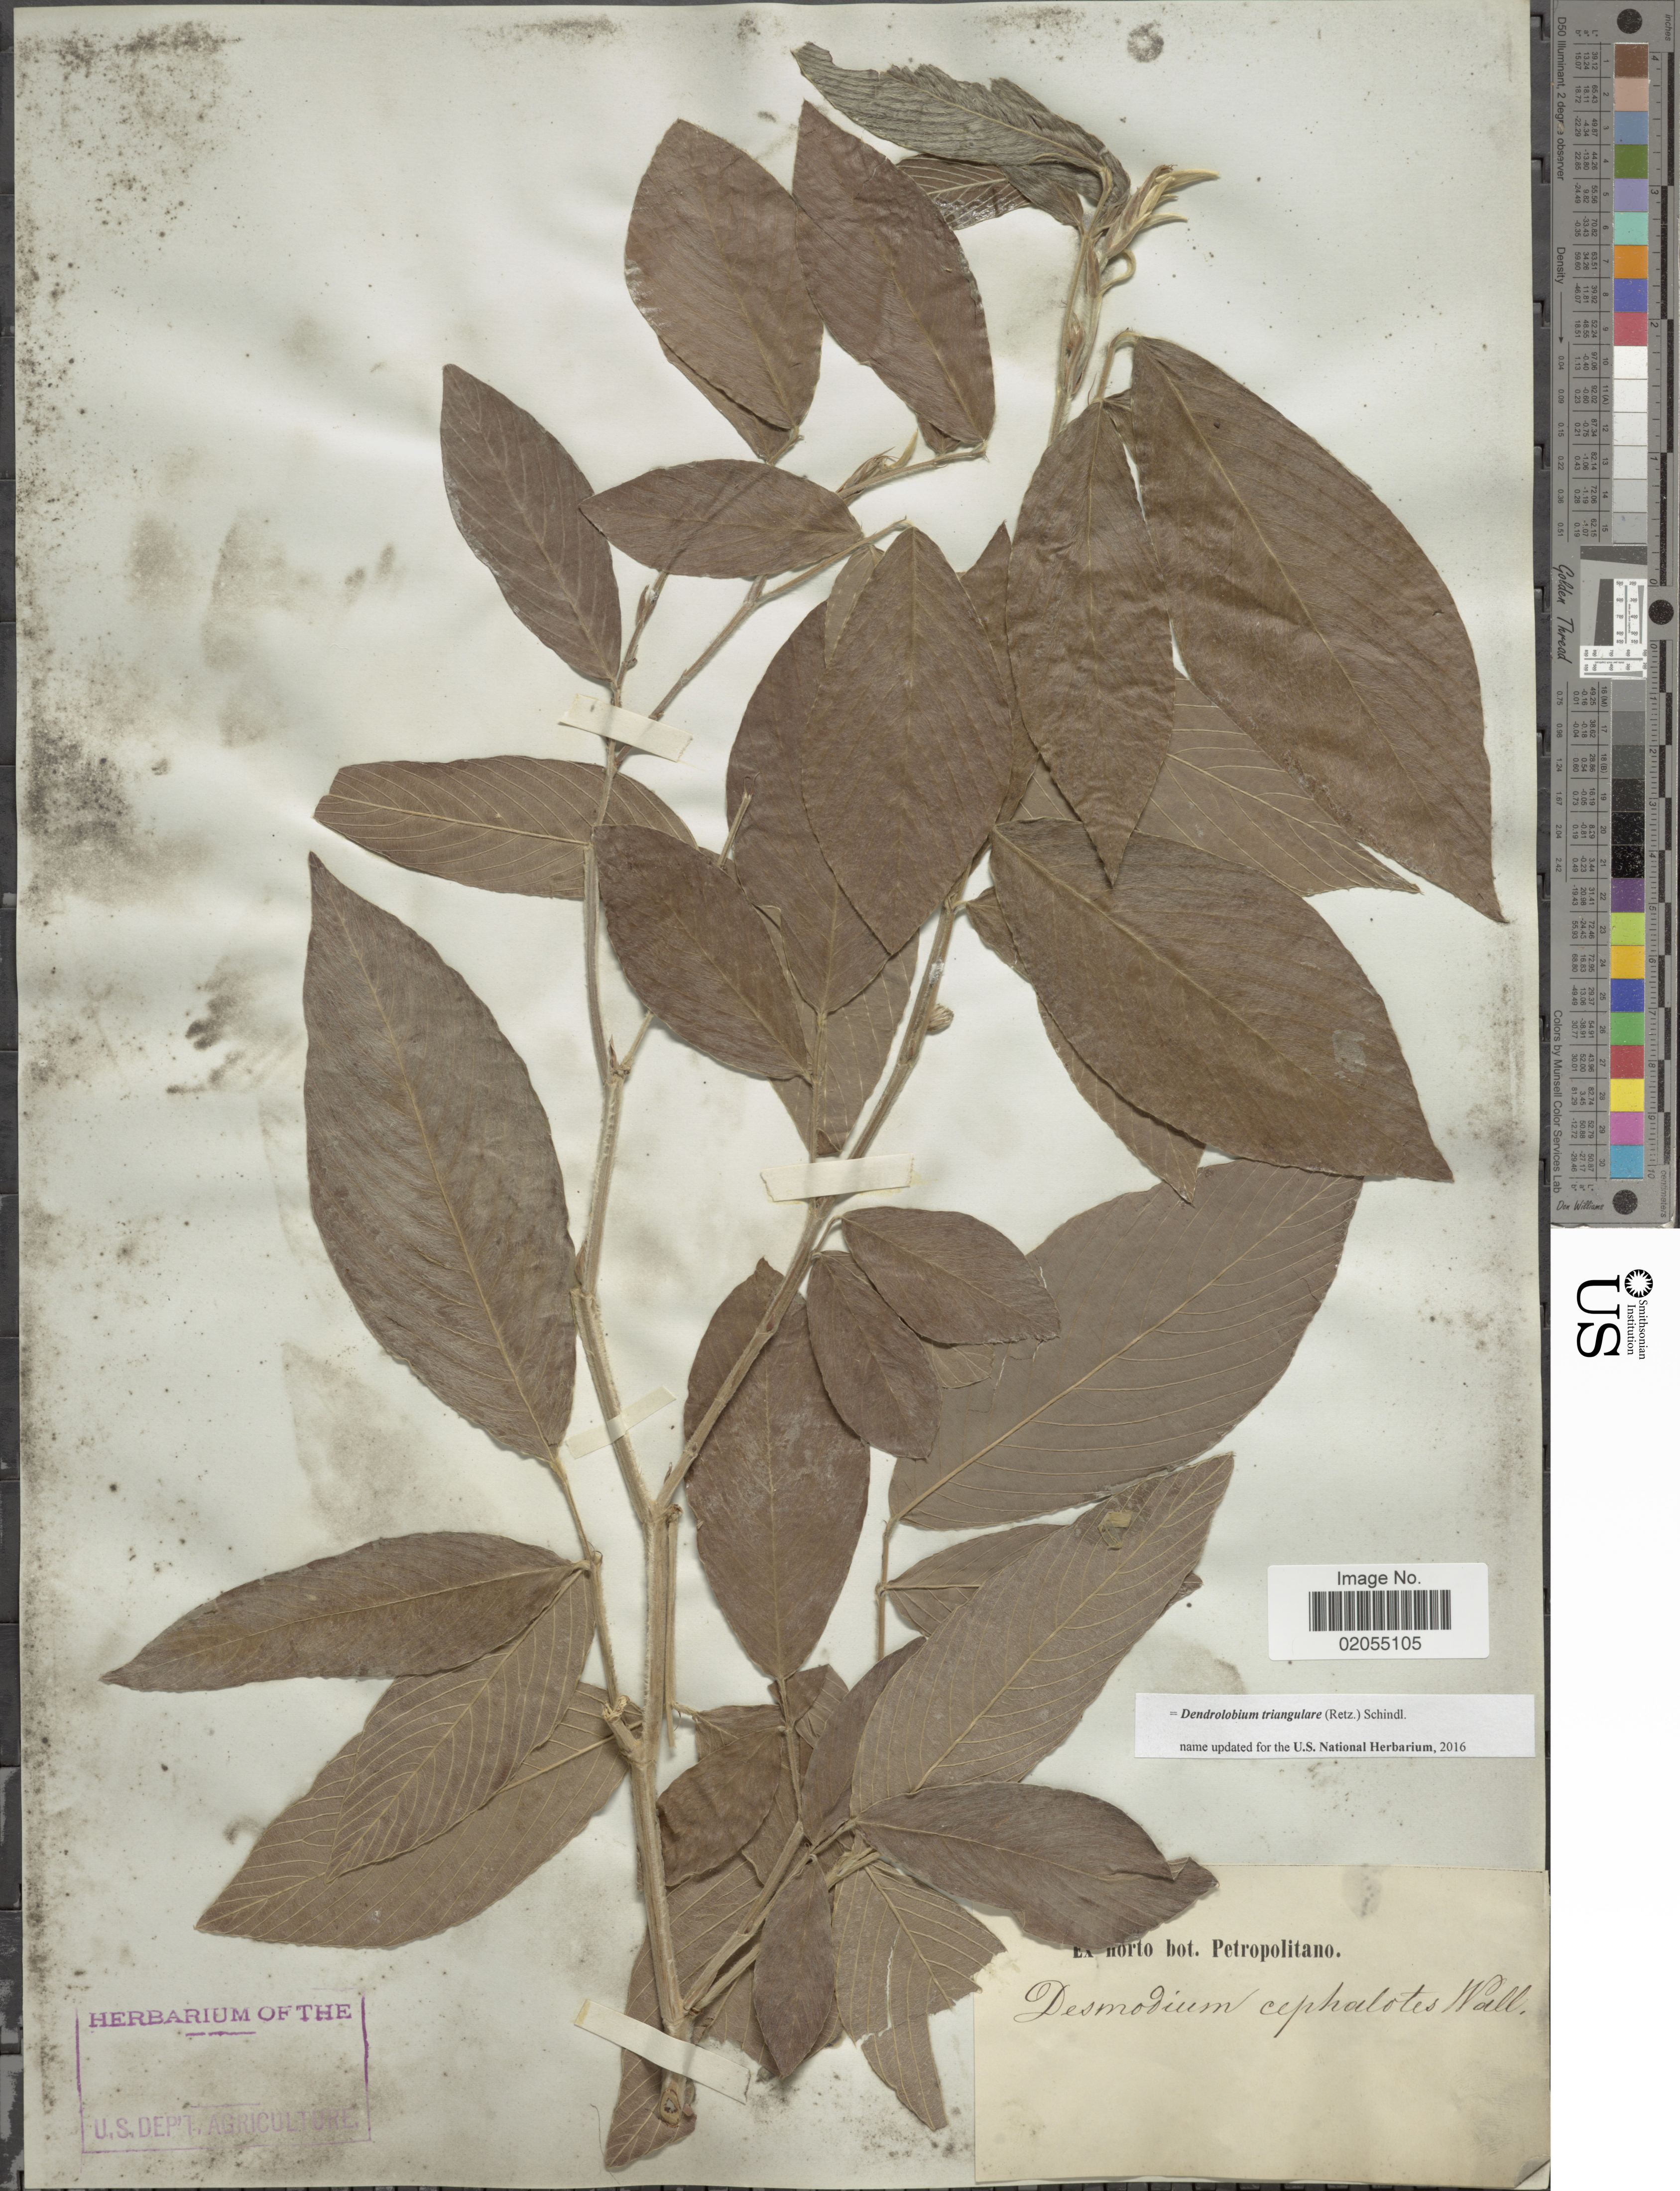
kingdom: Plantae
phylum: Tracheophyta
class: Magnoliopsida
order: Fabales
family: Fabaceae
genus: Dendrolobium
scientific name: Dendrolobium triangulare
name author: (Retz.) Schindl.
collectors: ex Horto Bot. Petropolitano